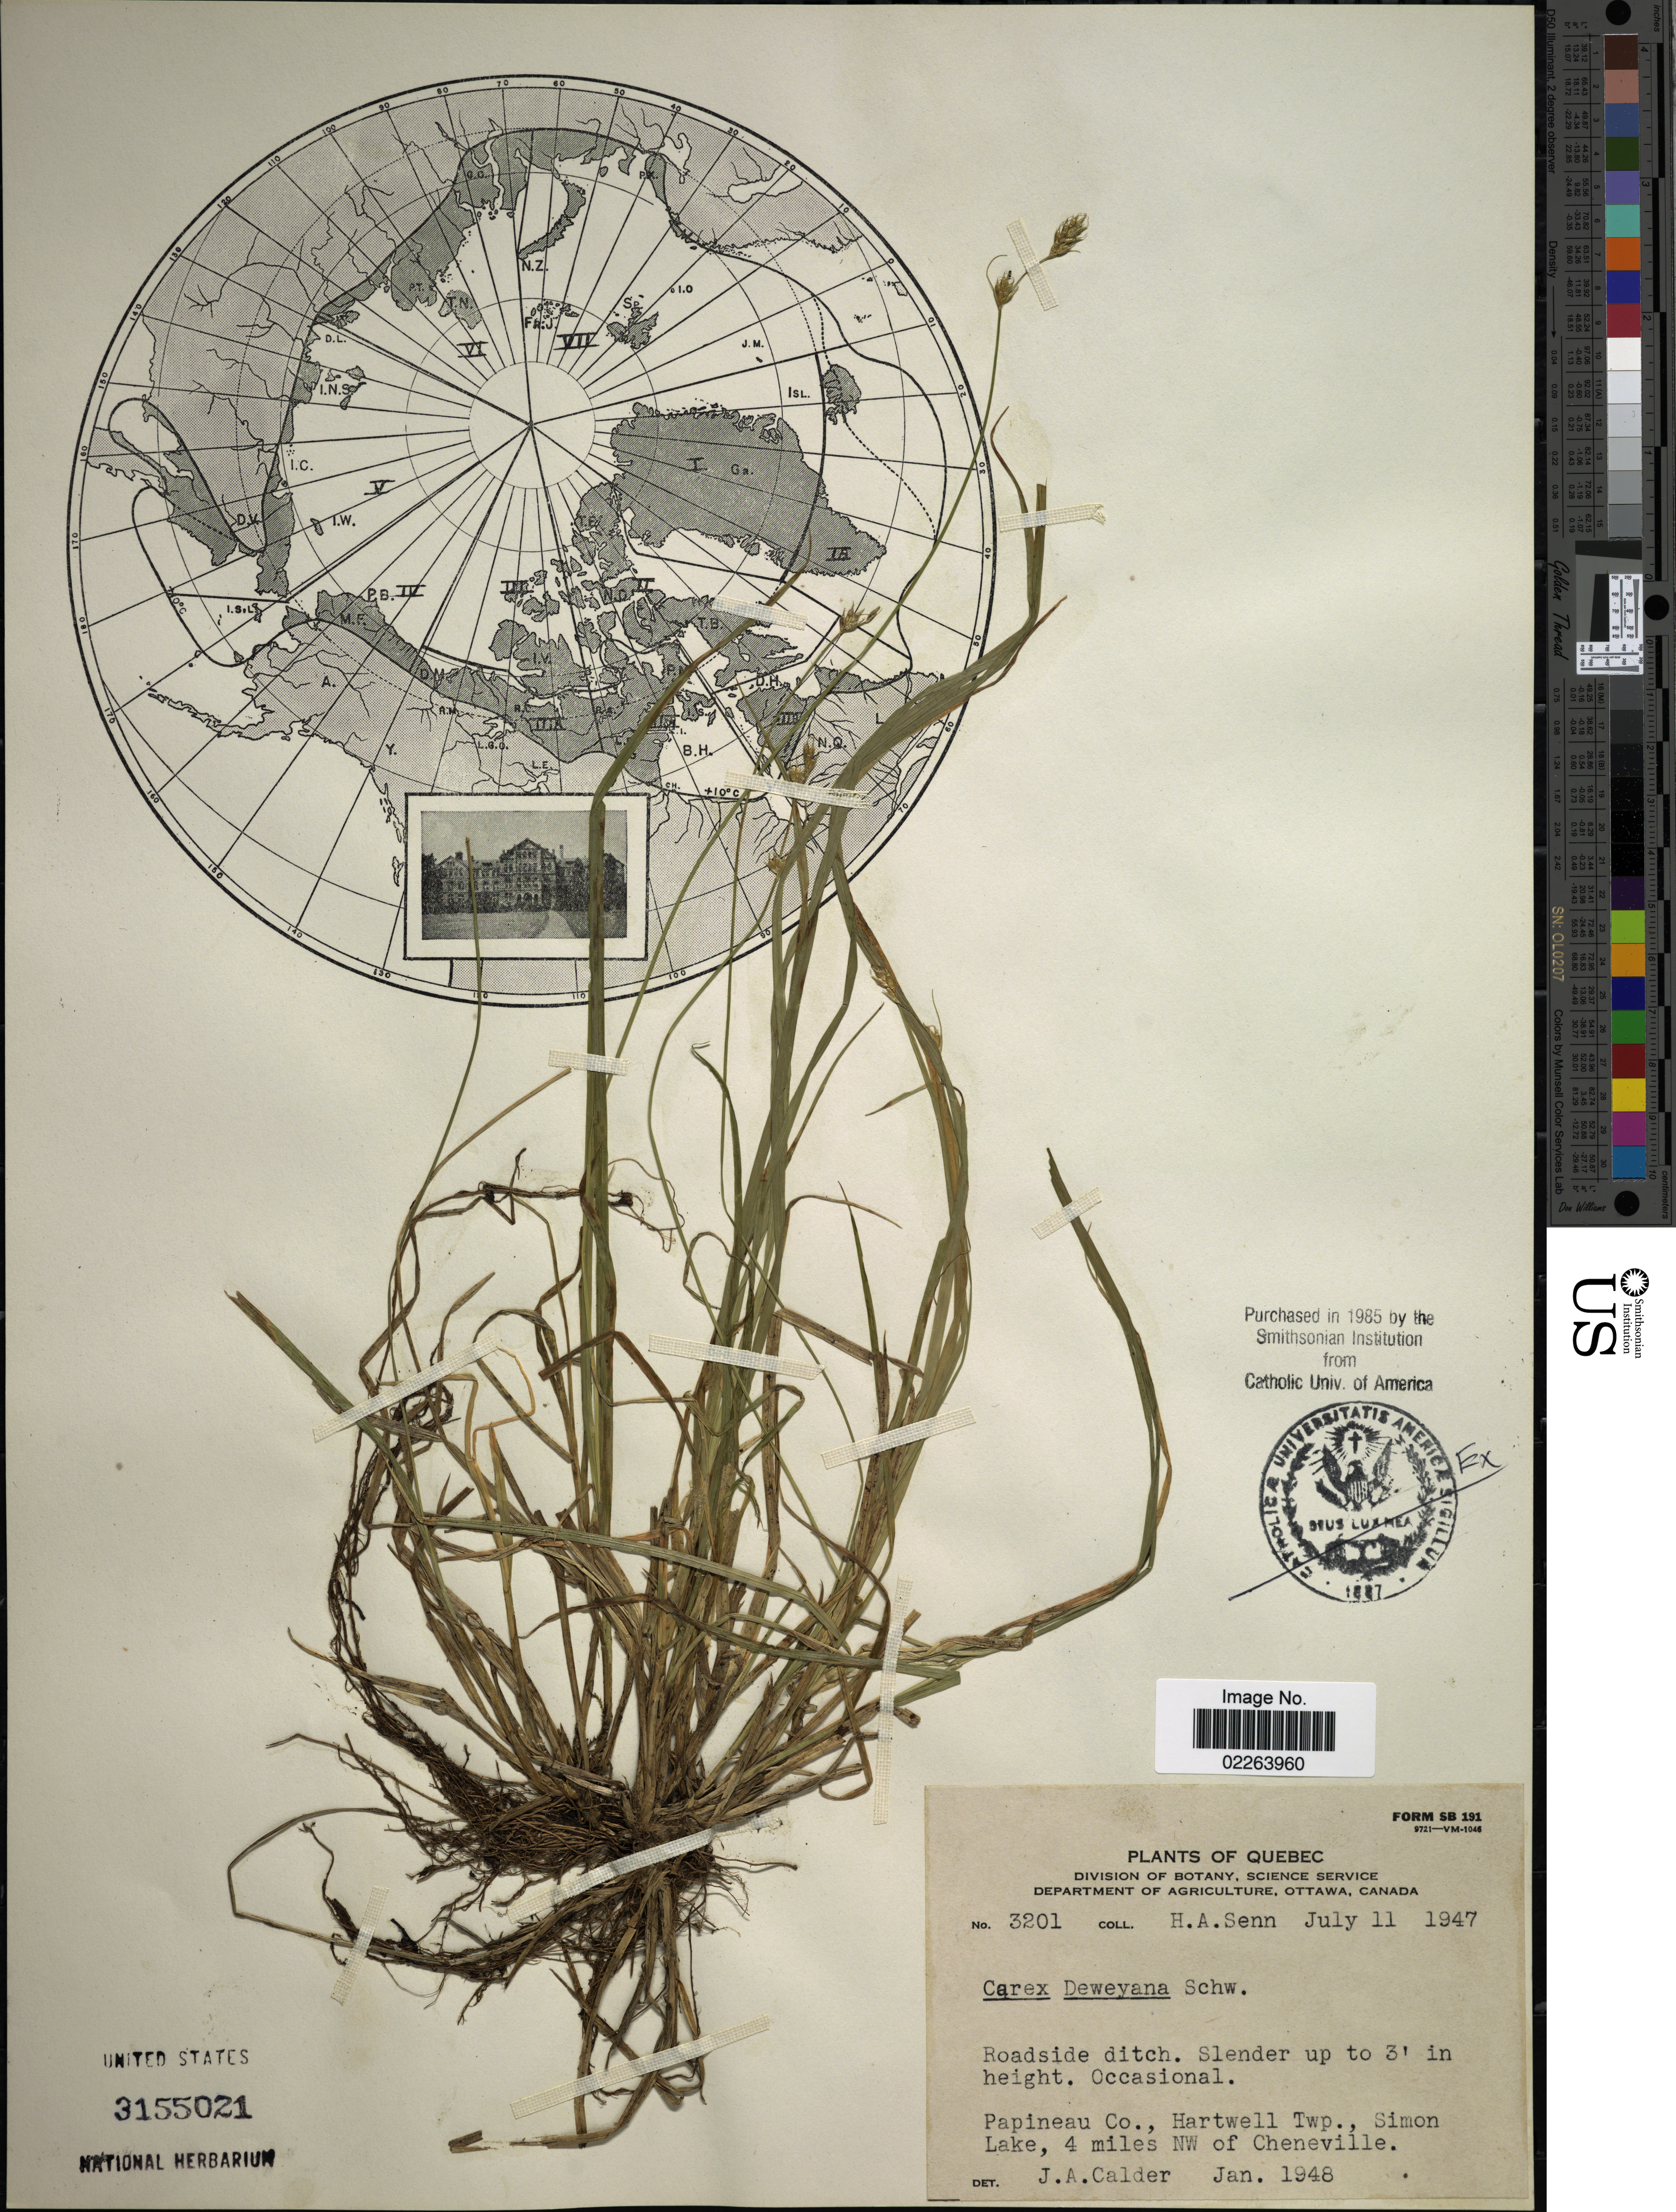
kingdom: Plantae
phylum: Tracheophyta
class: Liliopsida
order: Poales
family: Cyperaceae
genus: Carex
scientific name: Carex deweyana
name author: Schwein.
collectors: H. Senn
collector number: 3201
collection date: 1947-07-11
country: Canada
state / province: Quebec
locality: Roadside ditch. Papineau Co., Hartwell Twp., Simon Lake, 4 miles NW of Cheneville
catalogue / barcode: US 3155021